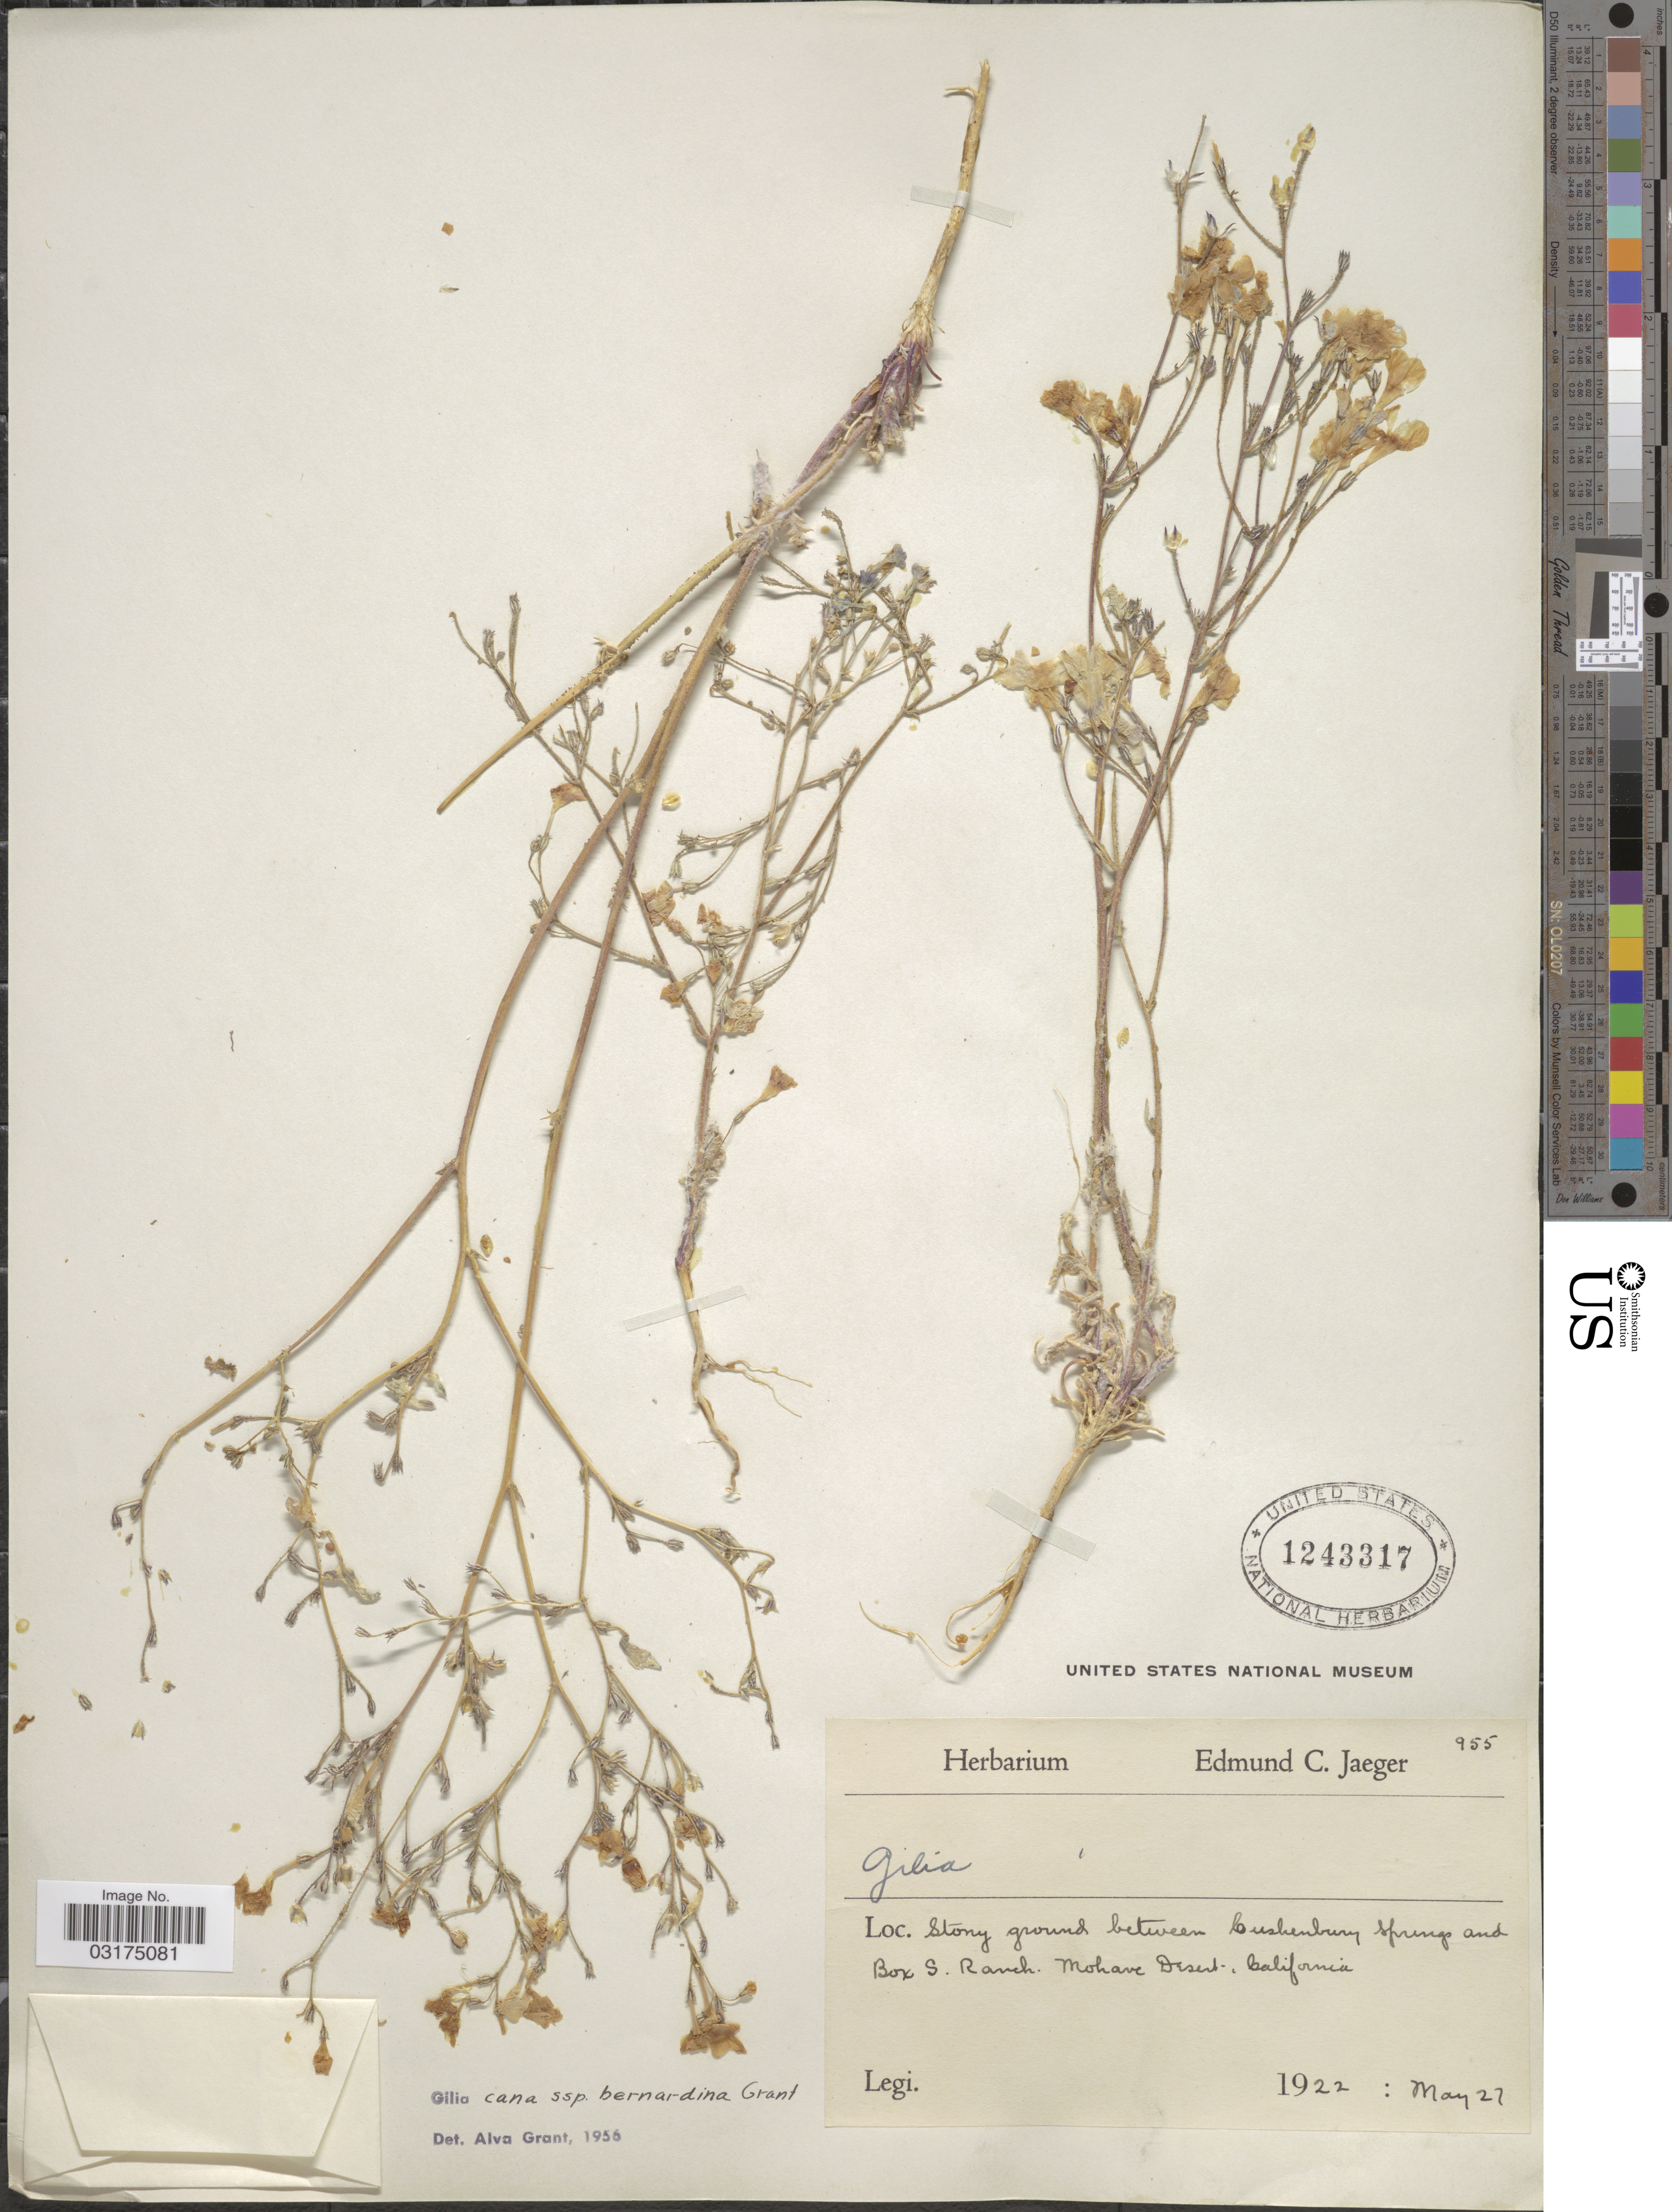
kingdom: Plantae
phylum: Tracheophyta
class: Magnoliopsida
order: Ericales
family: Polemoniaceae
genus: Gilia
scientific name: Gilia cana subsp. bernardina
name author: A.D. Grant & V.E. Grant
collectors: ex herb. E.C. Jaeger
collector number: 955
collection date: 1922-05-27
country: United States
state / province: California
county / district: Kern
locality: Stony ground between Cushenbury Springs and Box S. Ranch. Mohave Desert.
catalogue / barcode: US 1243317